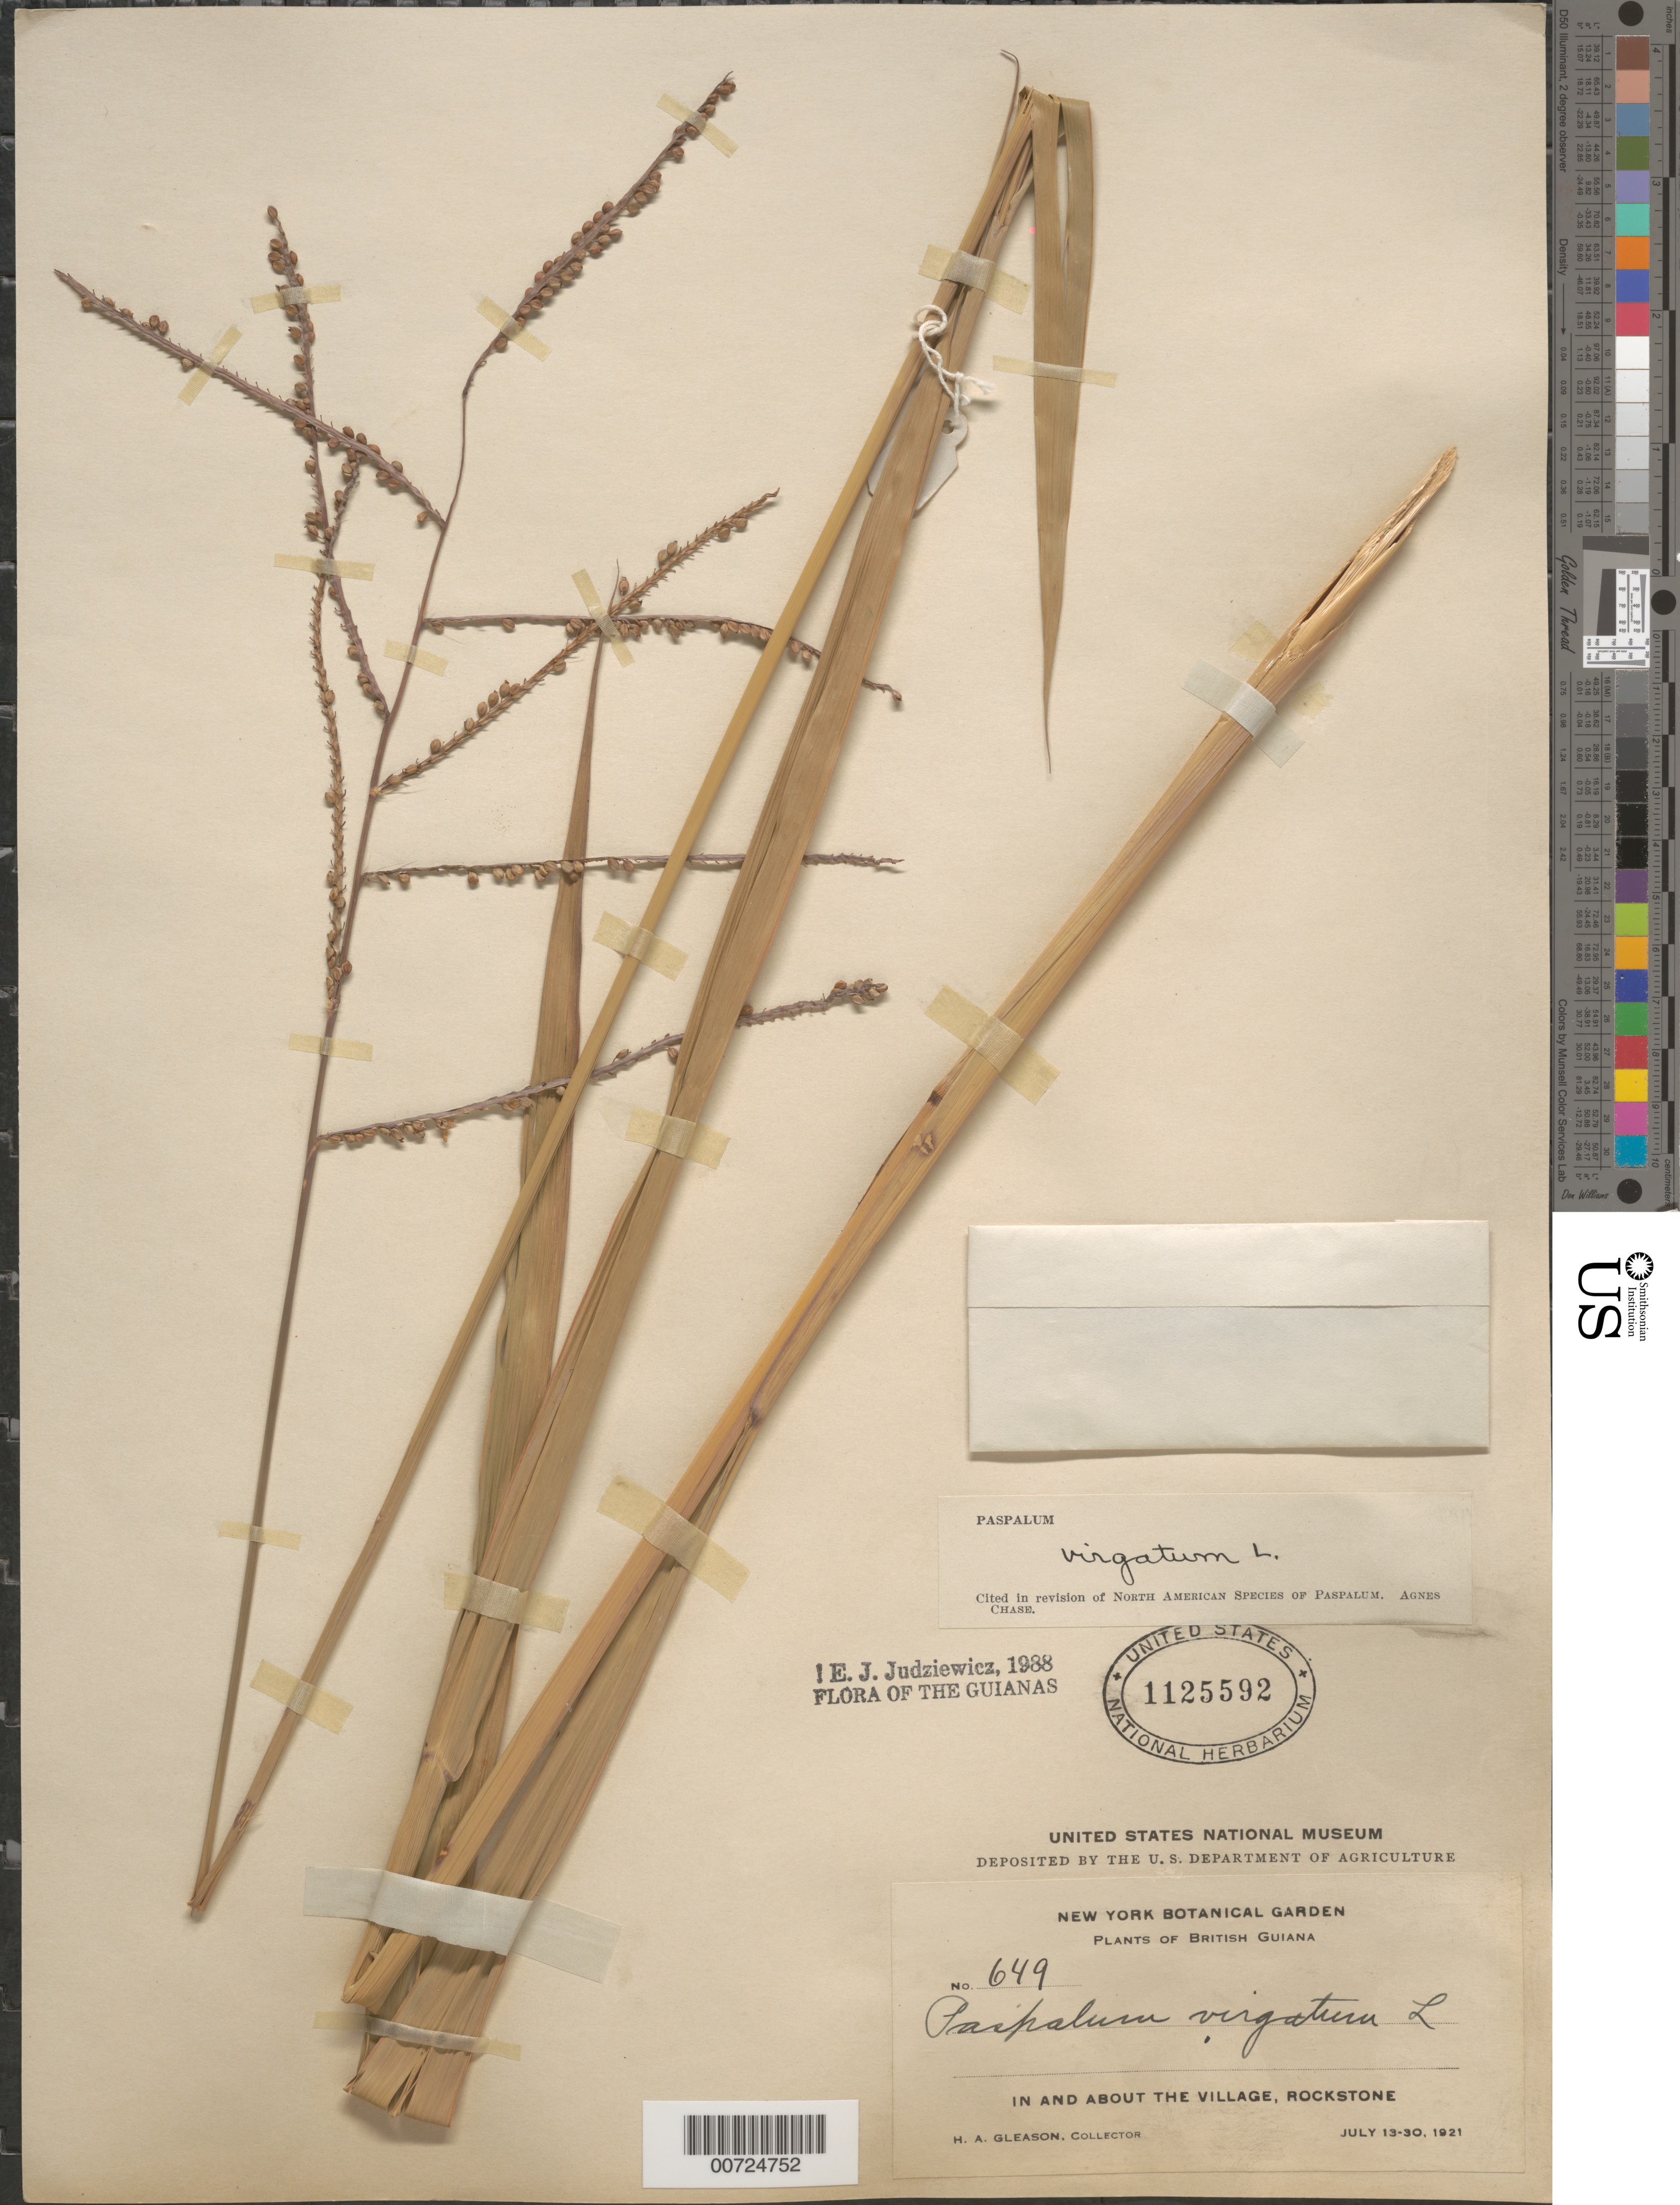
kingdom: Plantae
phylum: Tracheophyta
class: Liliopsida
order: Poales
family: Poaceae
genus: Paspalum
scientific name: Paspalum virgatum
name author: L.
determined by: Judziewicz, E. J.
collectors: H. A. Gleason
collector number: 649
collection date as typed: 13-Jul-27 to 30-Jul-21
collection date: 1921-07-30/1927-07-13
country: Guyana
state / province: U. Demerara-Berbice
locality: Rockstone, in and about the village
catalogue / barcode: US 1125592